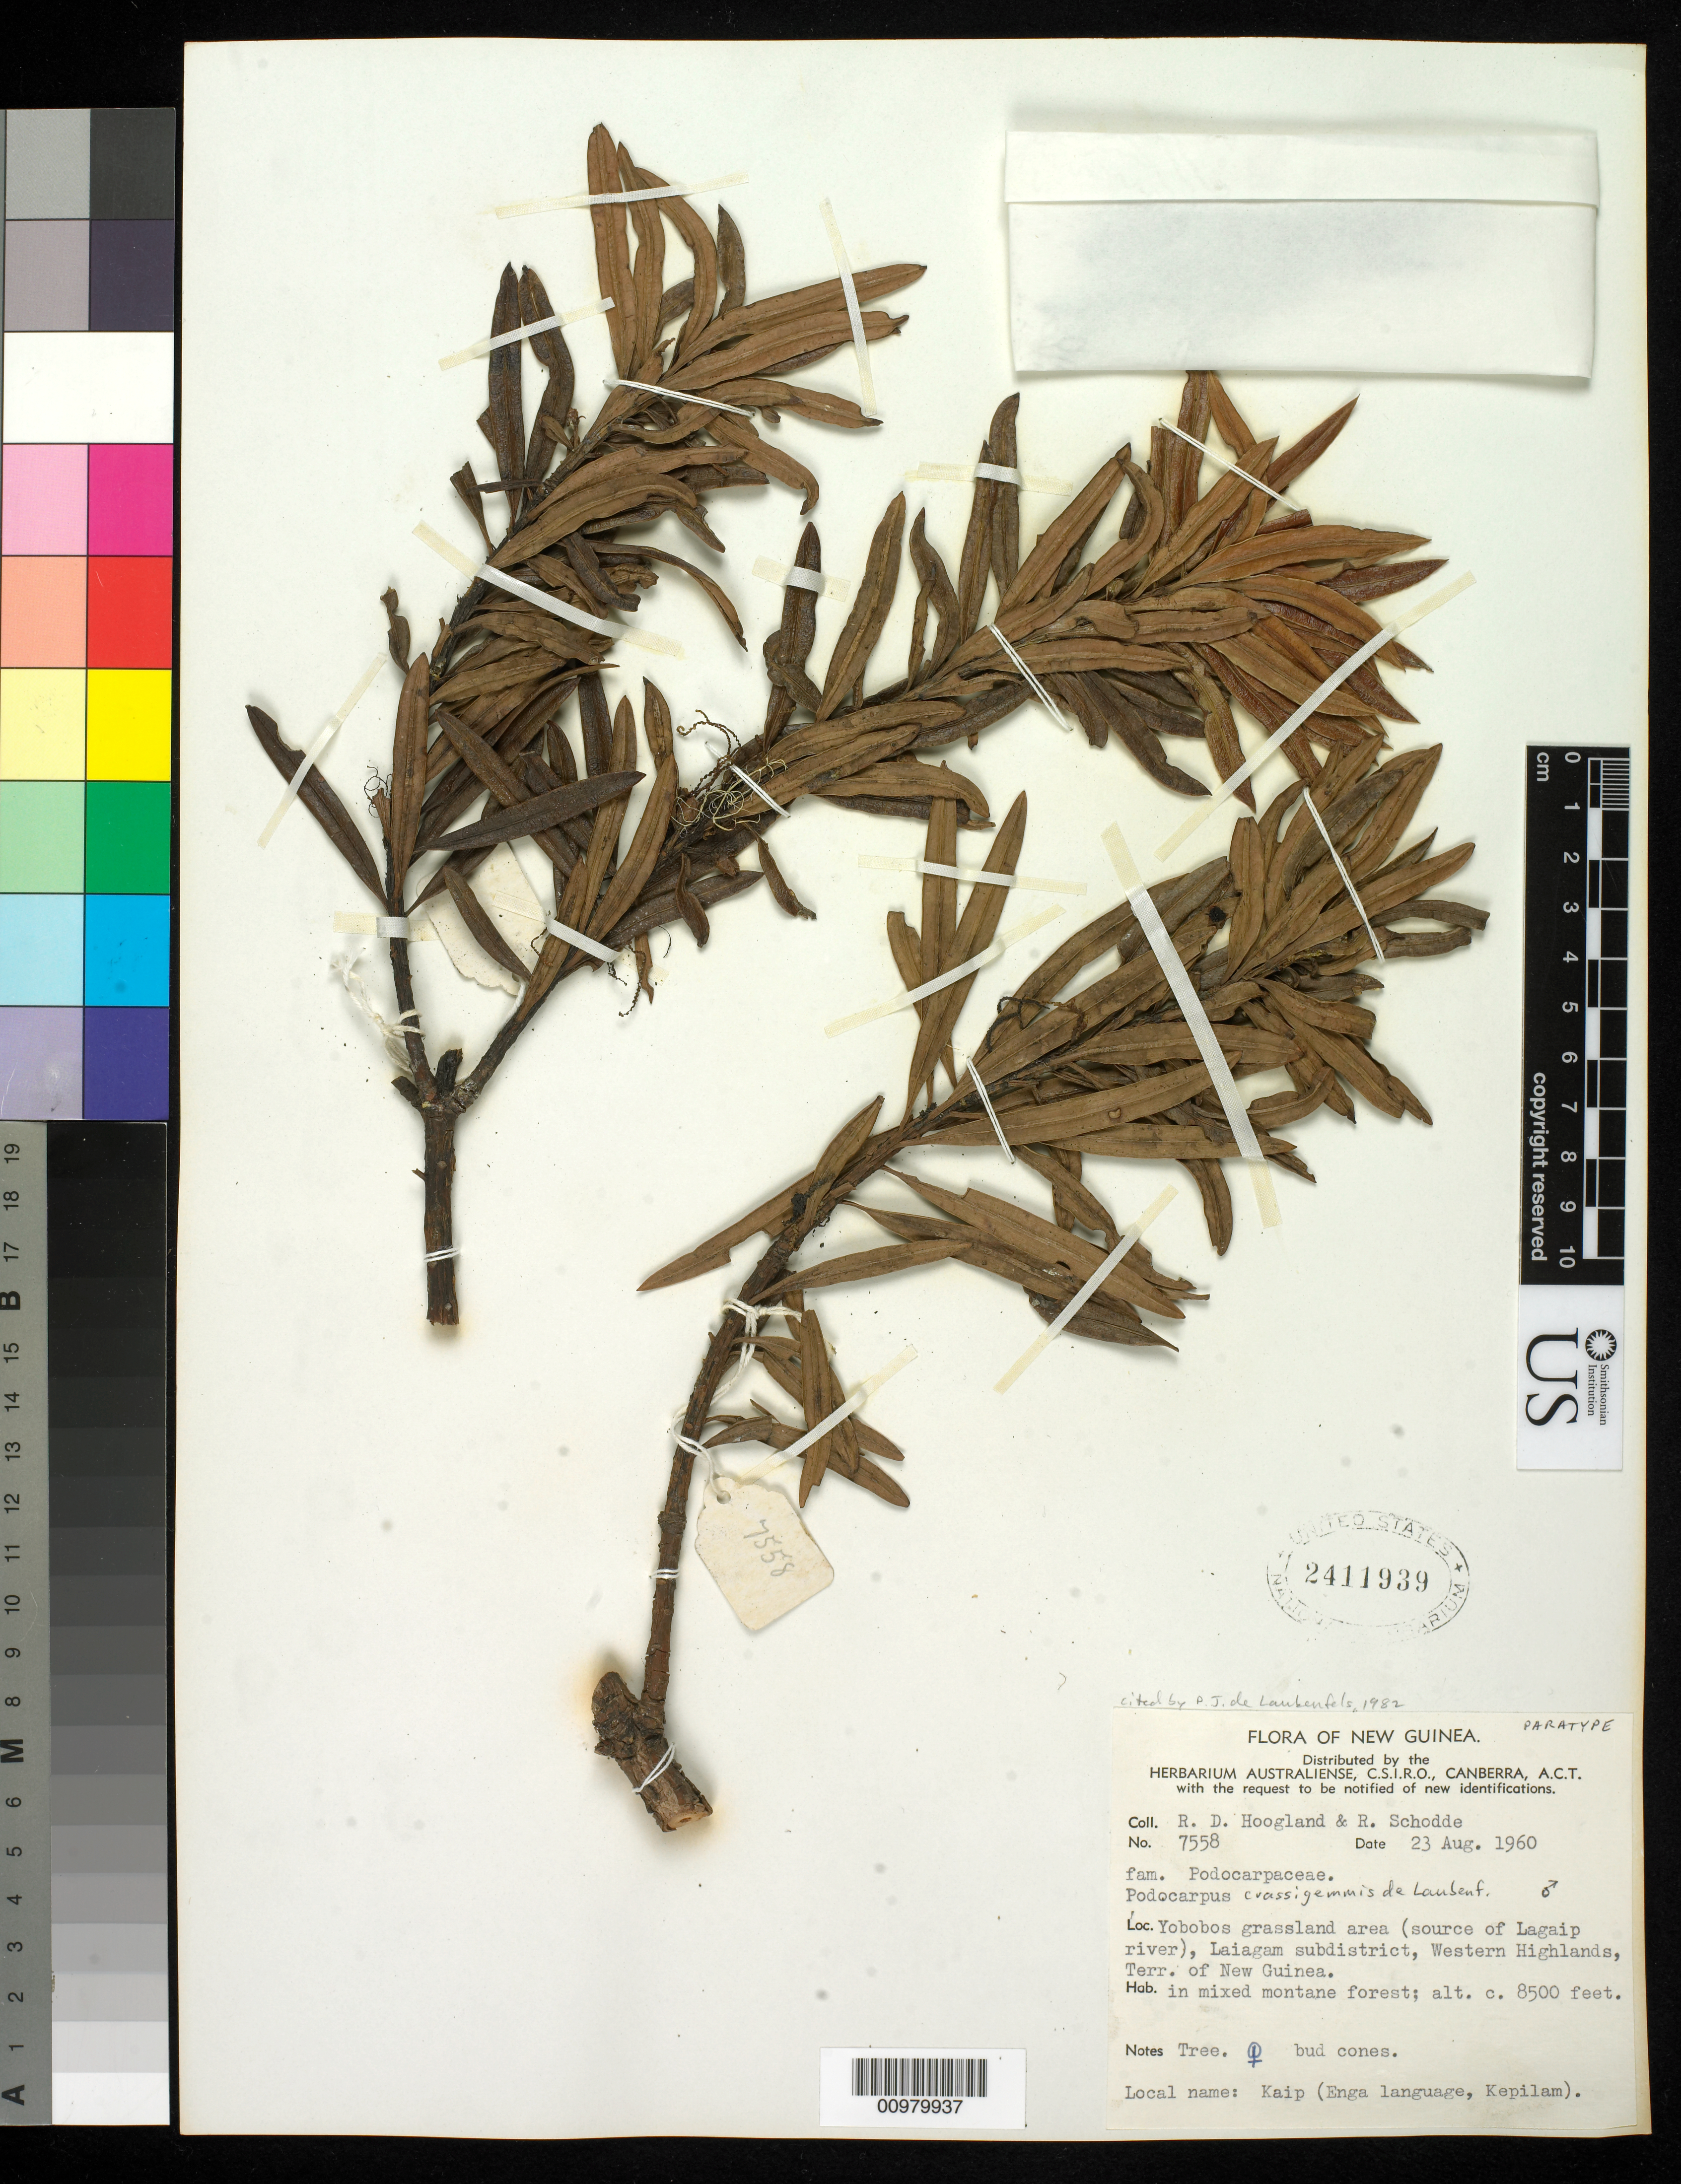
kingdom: Plantae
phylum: Tracheophyta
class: Pinopsida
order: Pinales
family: Podocarpaceae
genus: Podocarpus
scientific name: Podocarpus crassigemmis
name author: de Laub.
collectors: R. D. Hoogland & R. Schodde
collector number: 7558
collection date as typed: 23 Aug 1960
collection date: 1960-08-23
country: Papua New Guinea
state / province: Enga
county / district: Laiagam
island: New Guinea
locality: Yobobos grassland area (source of Lagaip River)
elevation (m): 2591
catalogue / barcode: US 2411939